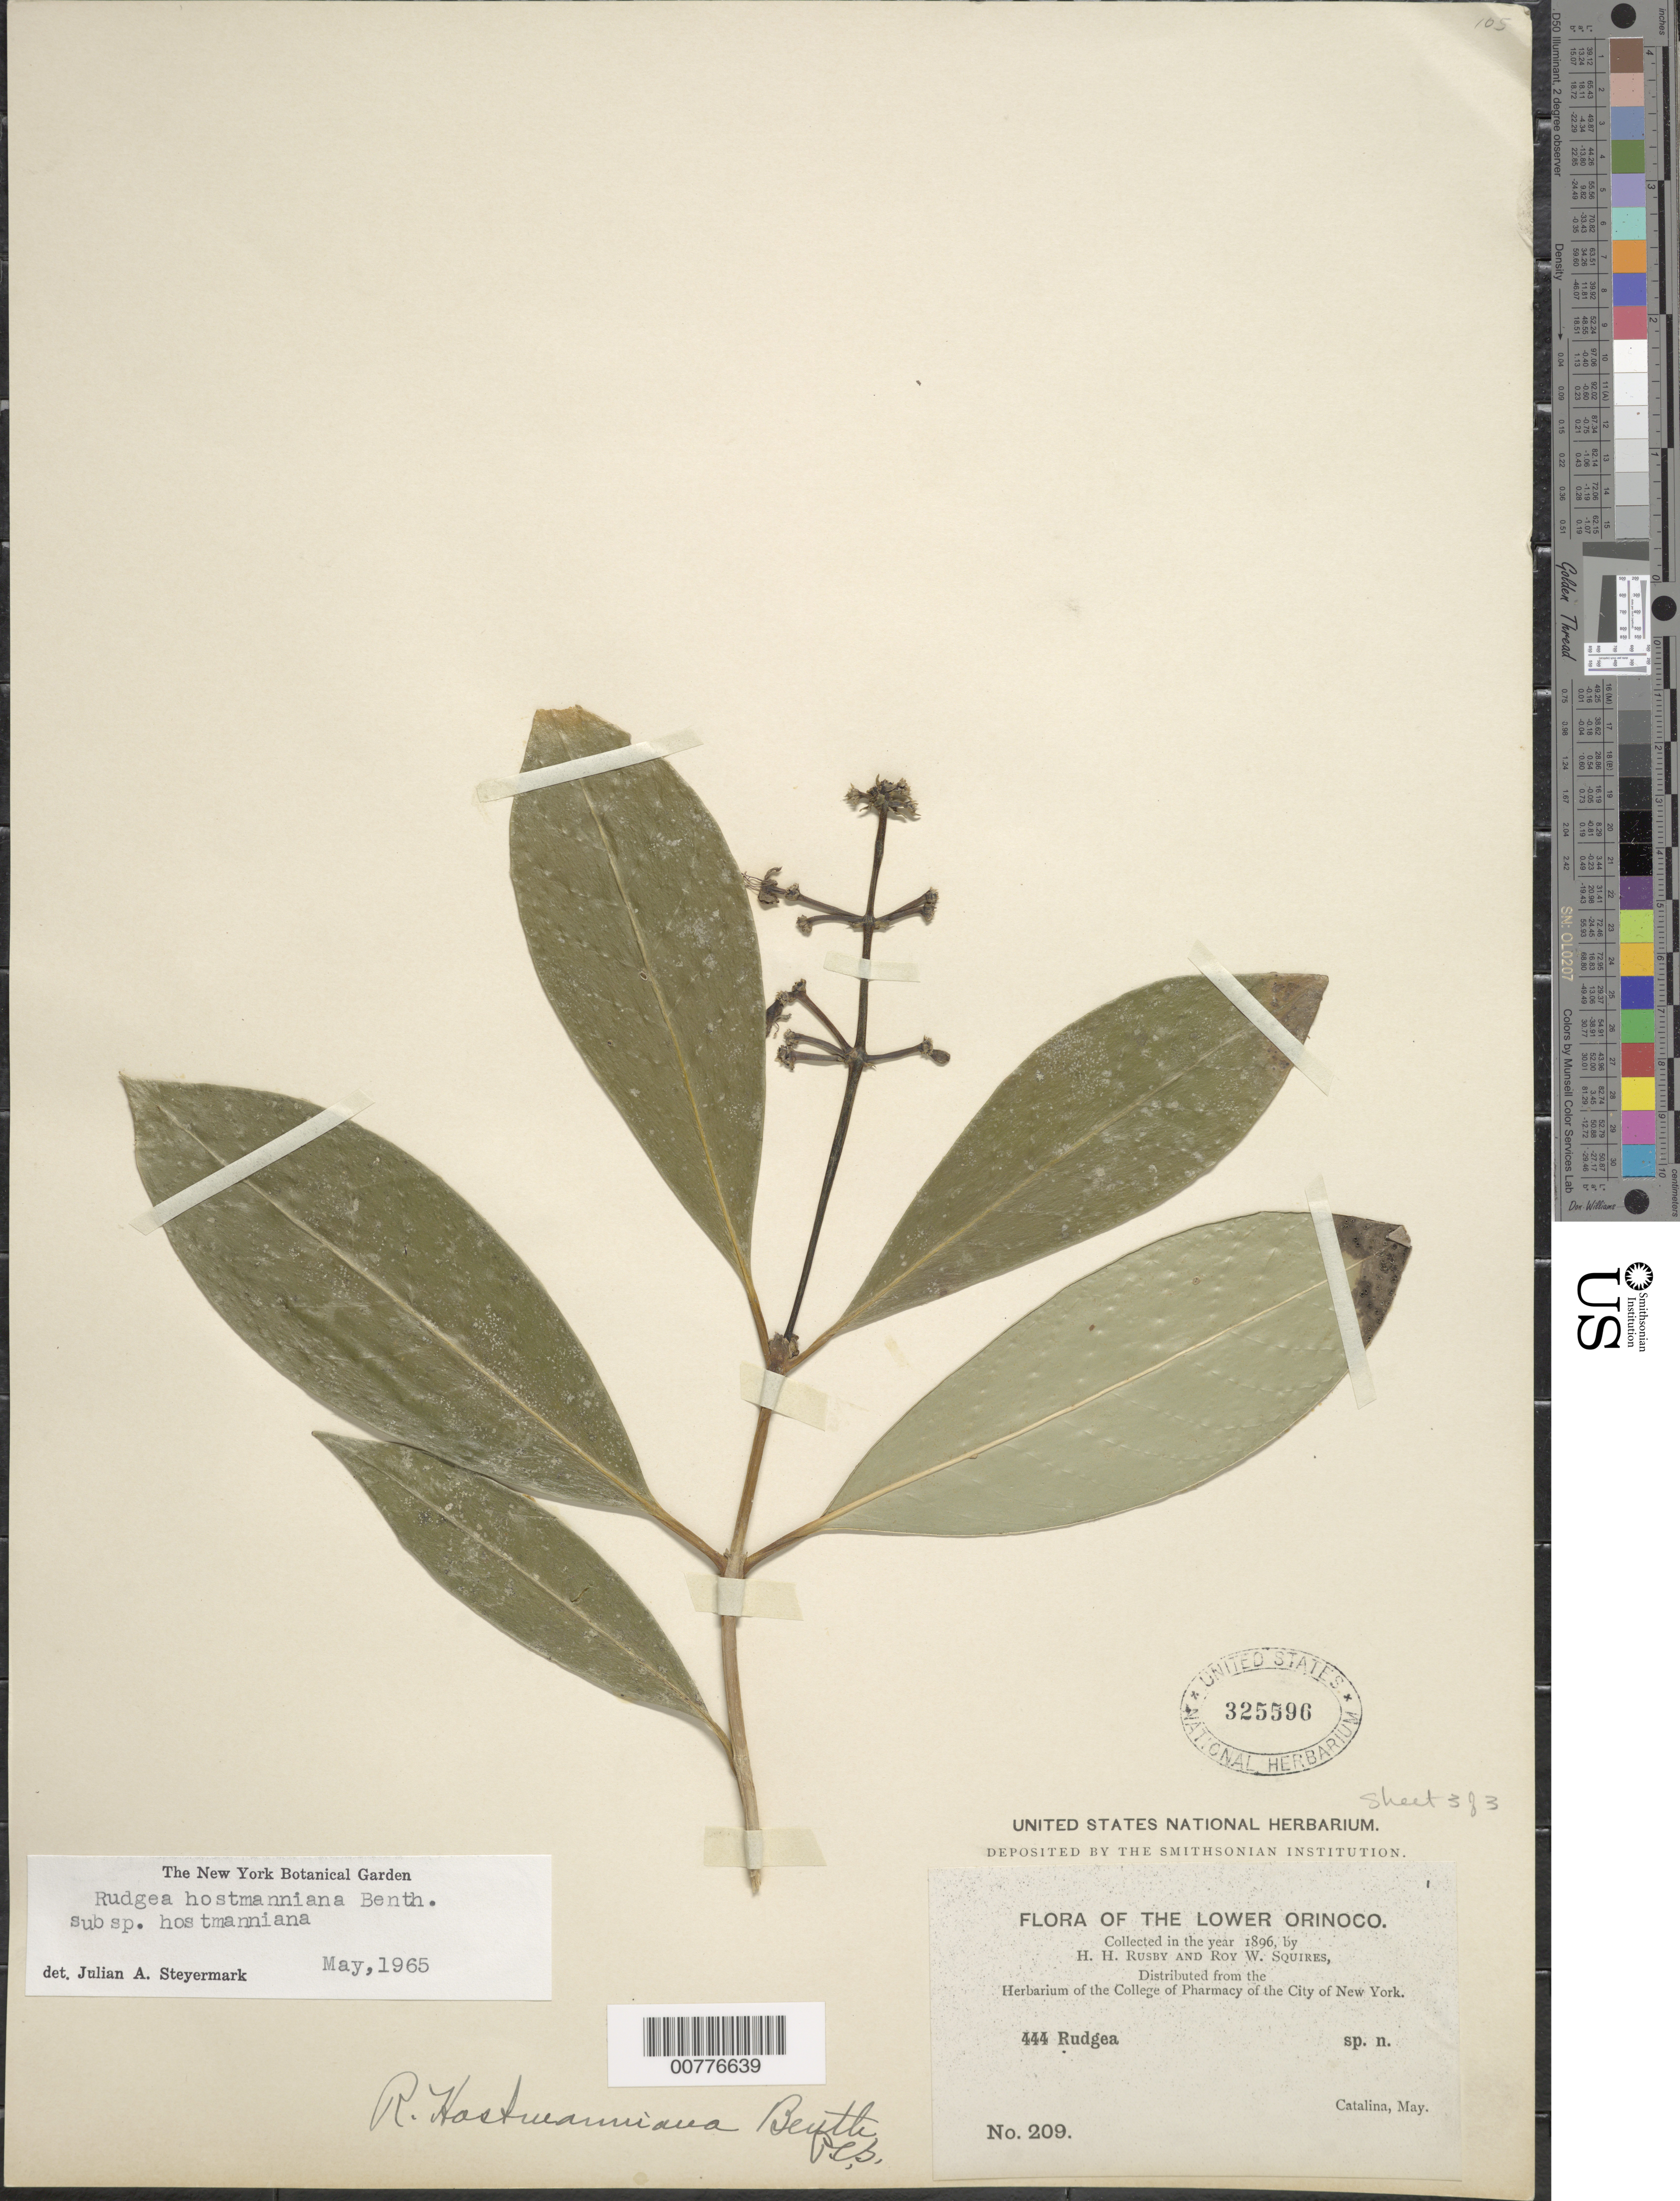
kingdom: Plantae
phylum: Tracheophyta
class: Magnoliopsida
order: Gentianales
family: Rubiaceae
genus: Rudgea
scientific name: Rudgea hostmanniana subsp. hostmanniana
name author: Benth.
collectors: H. H. Rusby & R. Squires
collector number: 209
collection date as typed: May 1896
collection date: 1896-05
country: Venezuela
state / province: Delta Amacuro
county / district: Tucupita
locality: Lower Orinoco, Santa Catalina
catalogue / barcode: US 325596